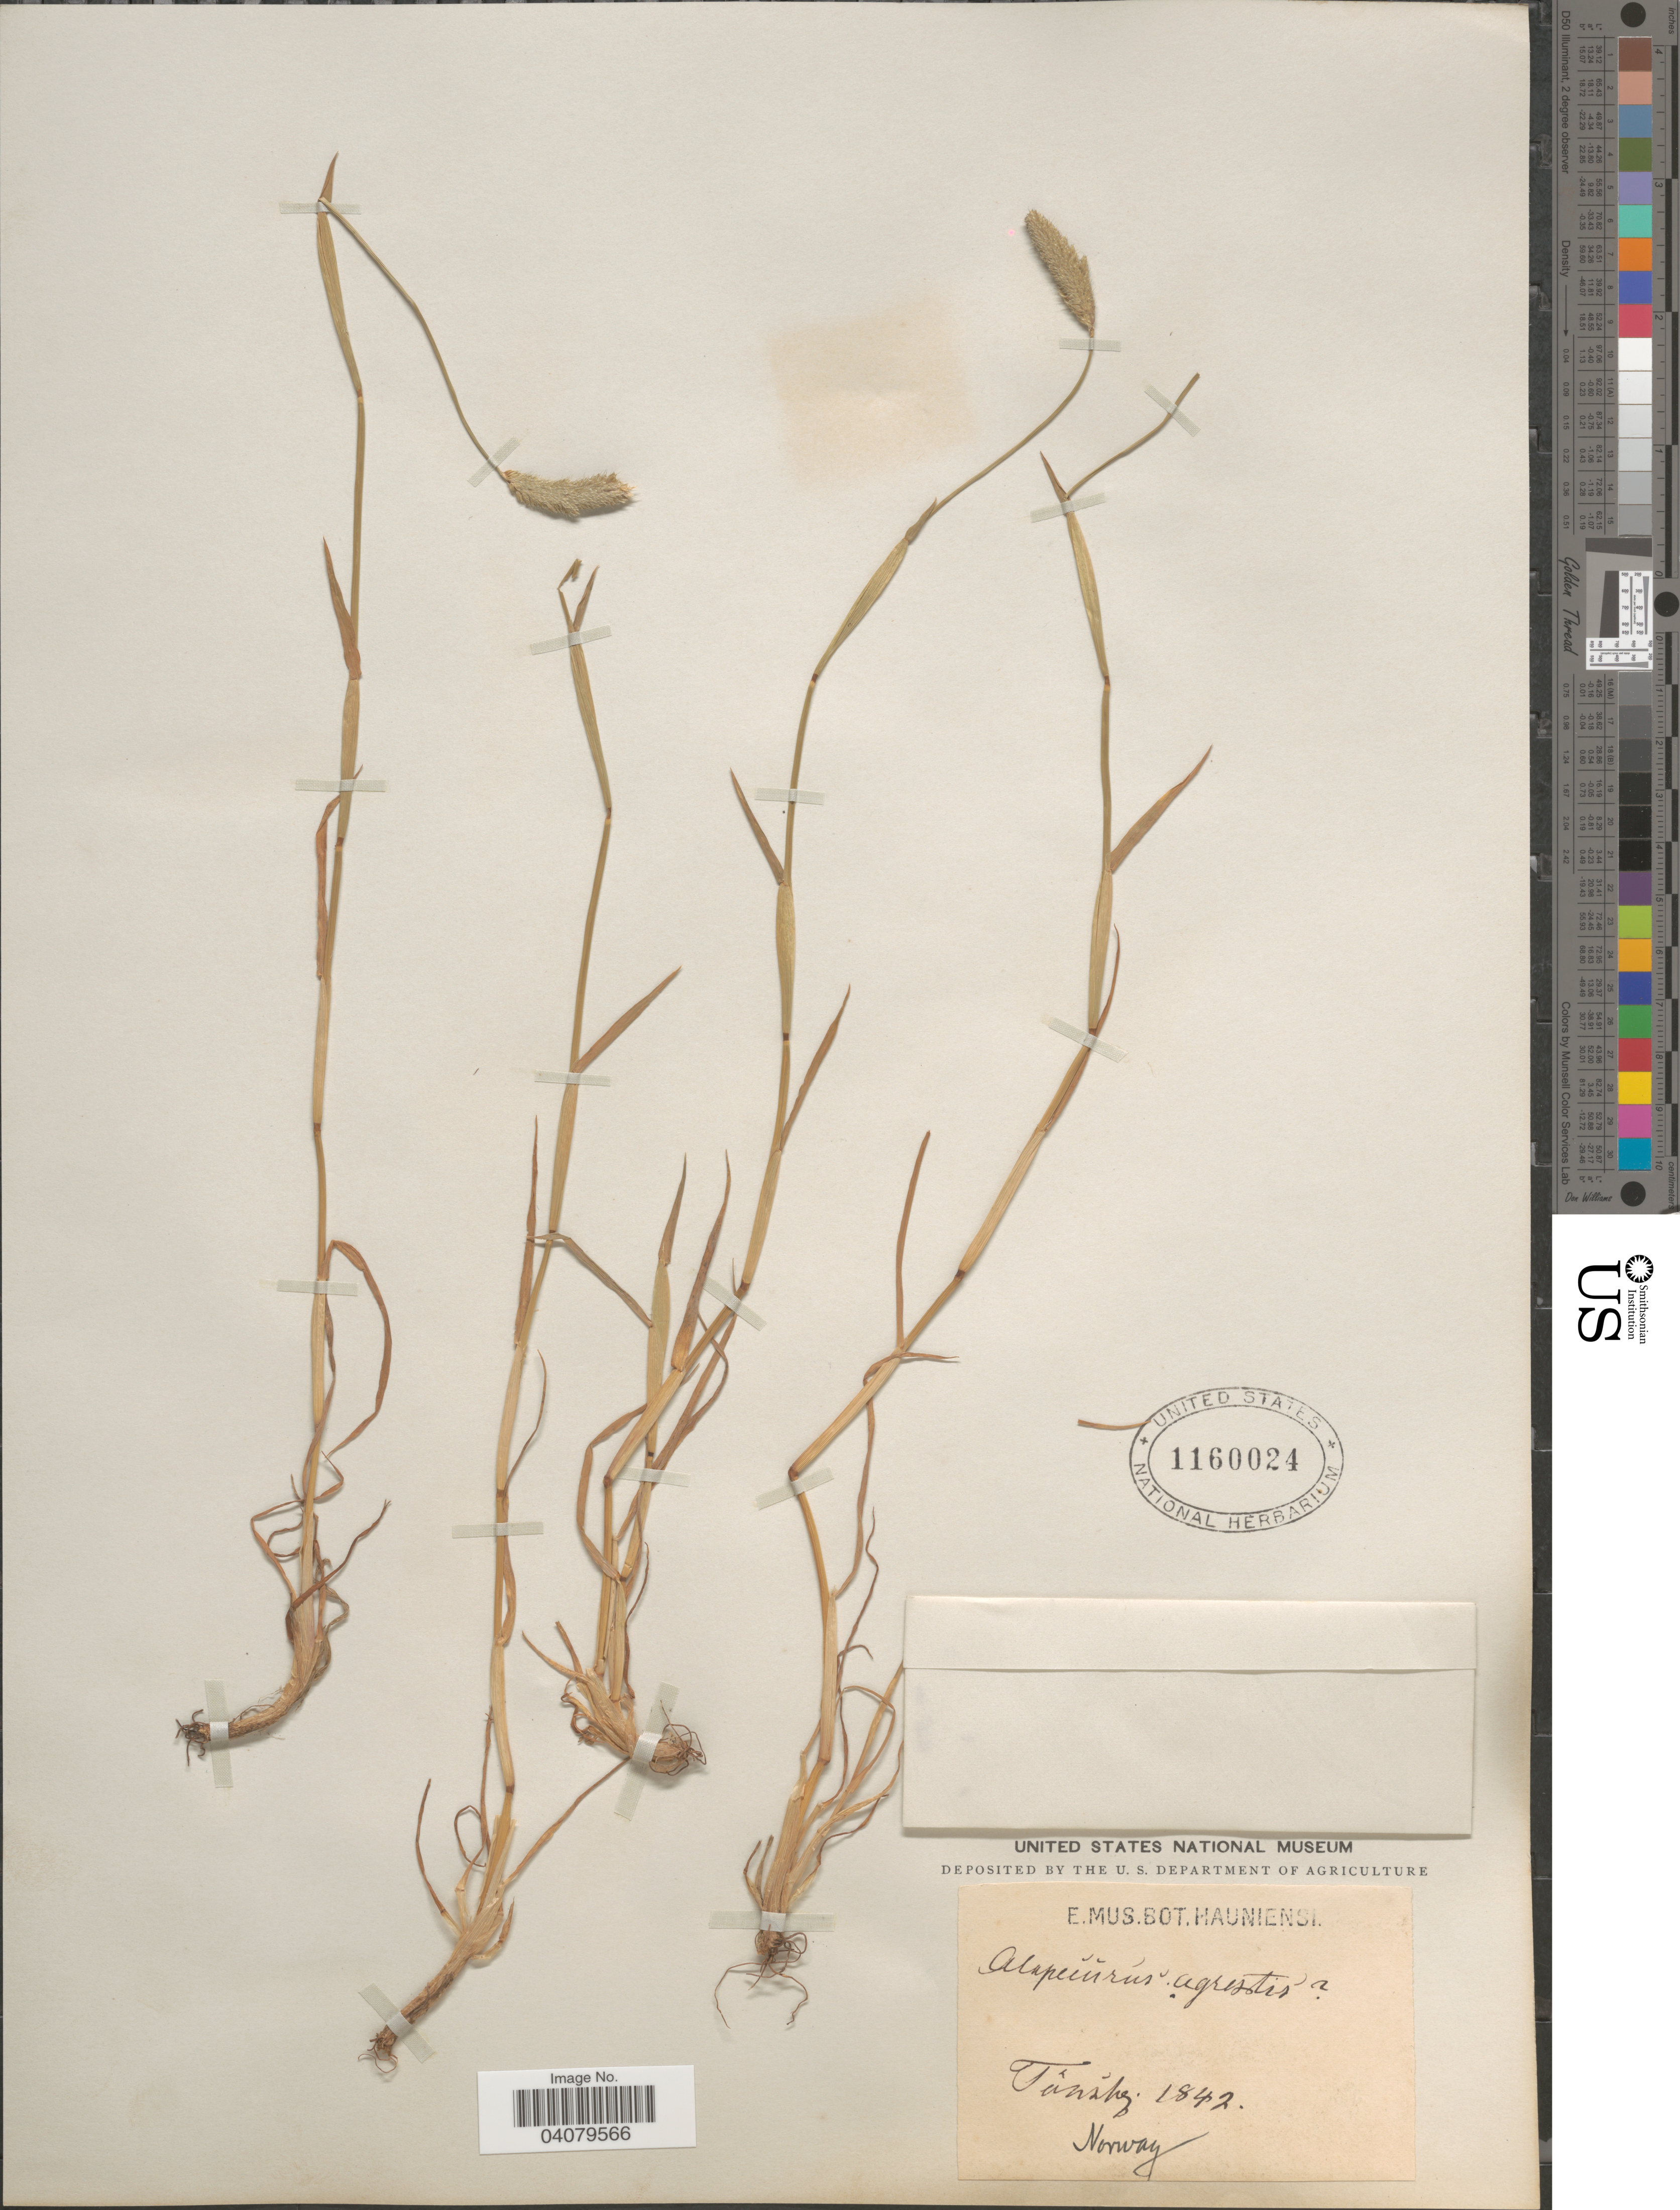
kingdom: Plantae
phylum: Tracheophyta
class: Liliopsida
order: Poales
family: Poaceae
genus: Alopecurus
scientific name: Alopecurus myosuroides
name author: Huds.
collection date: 1842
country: Norway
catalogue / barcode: US 1160024